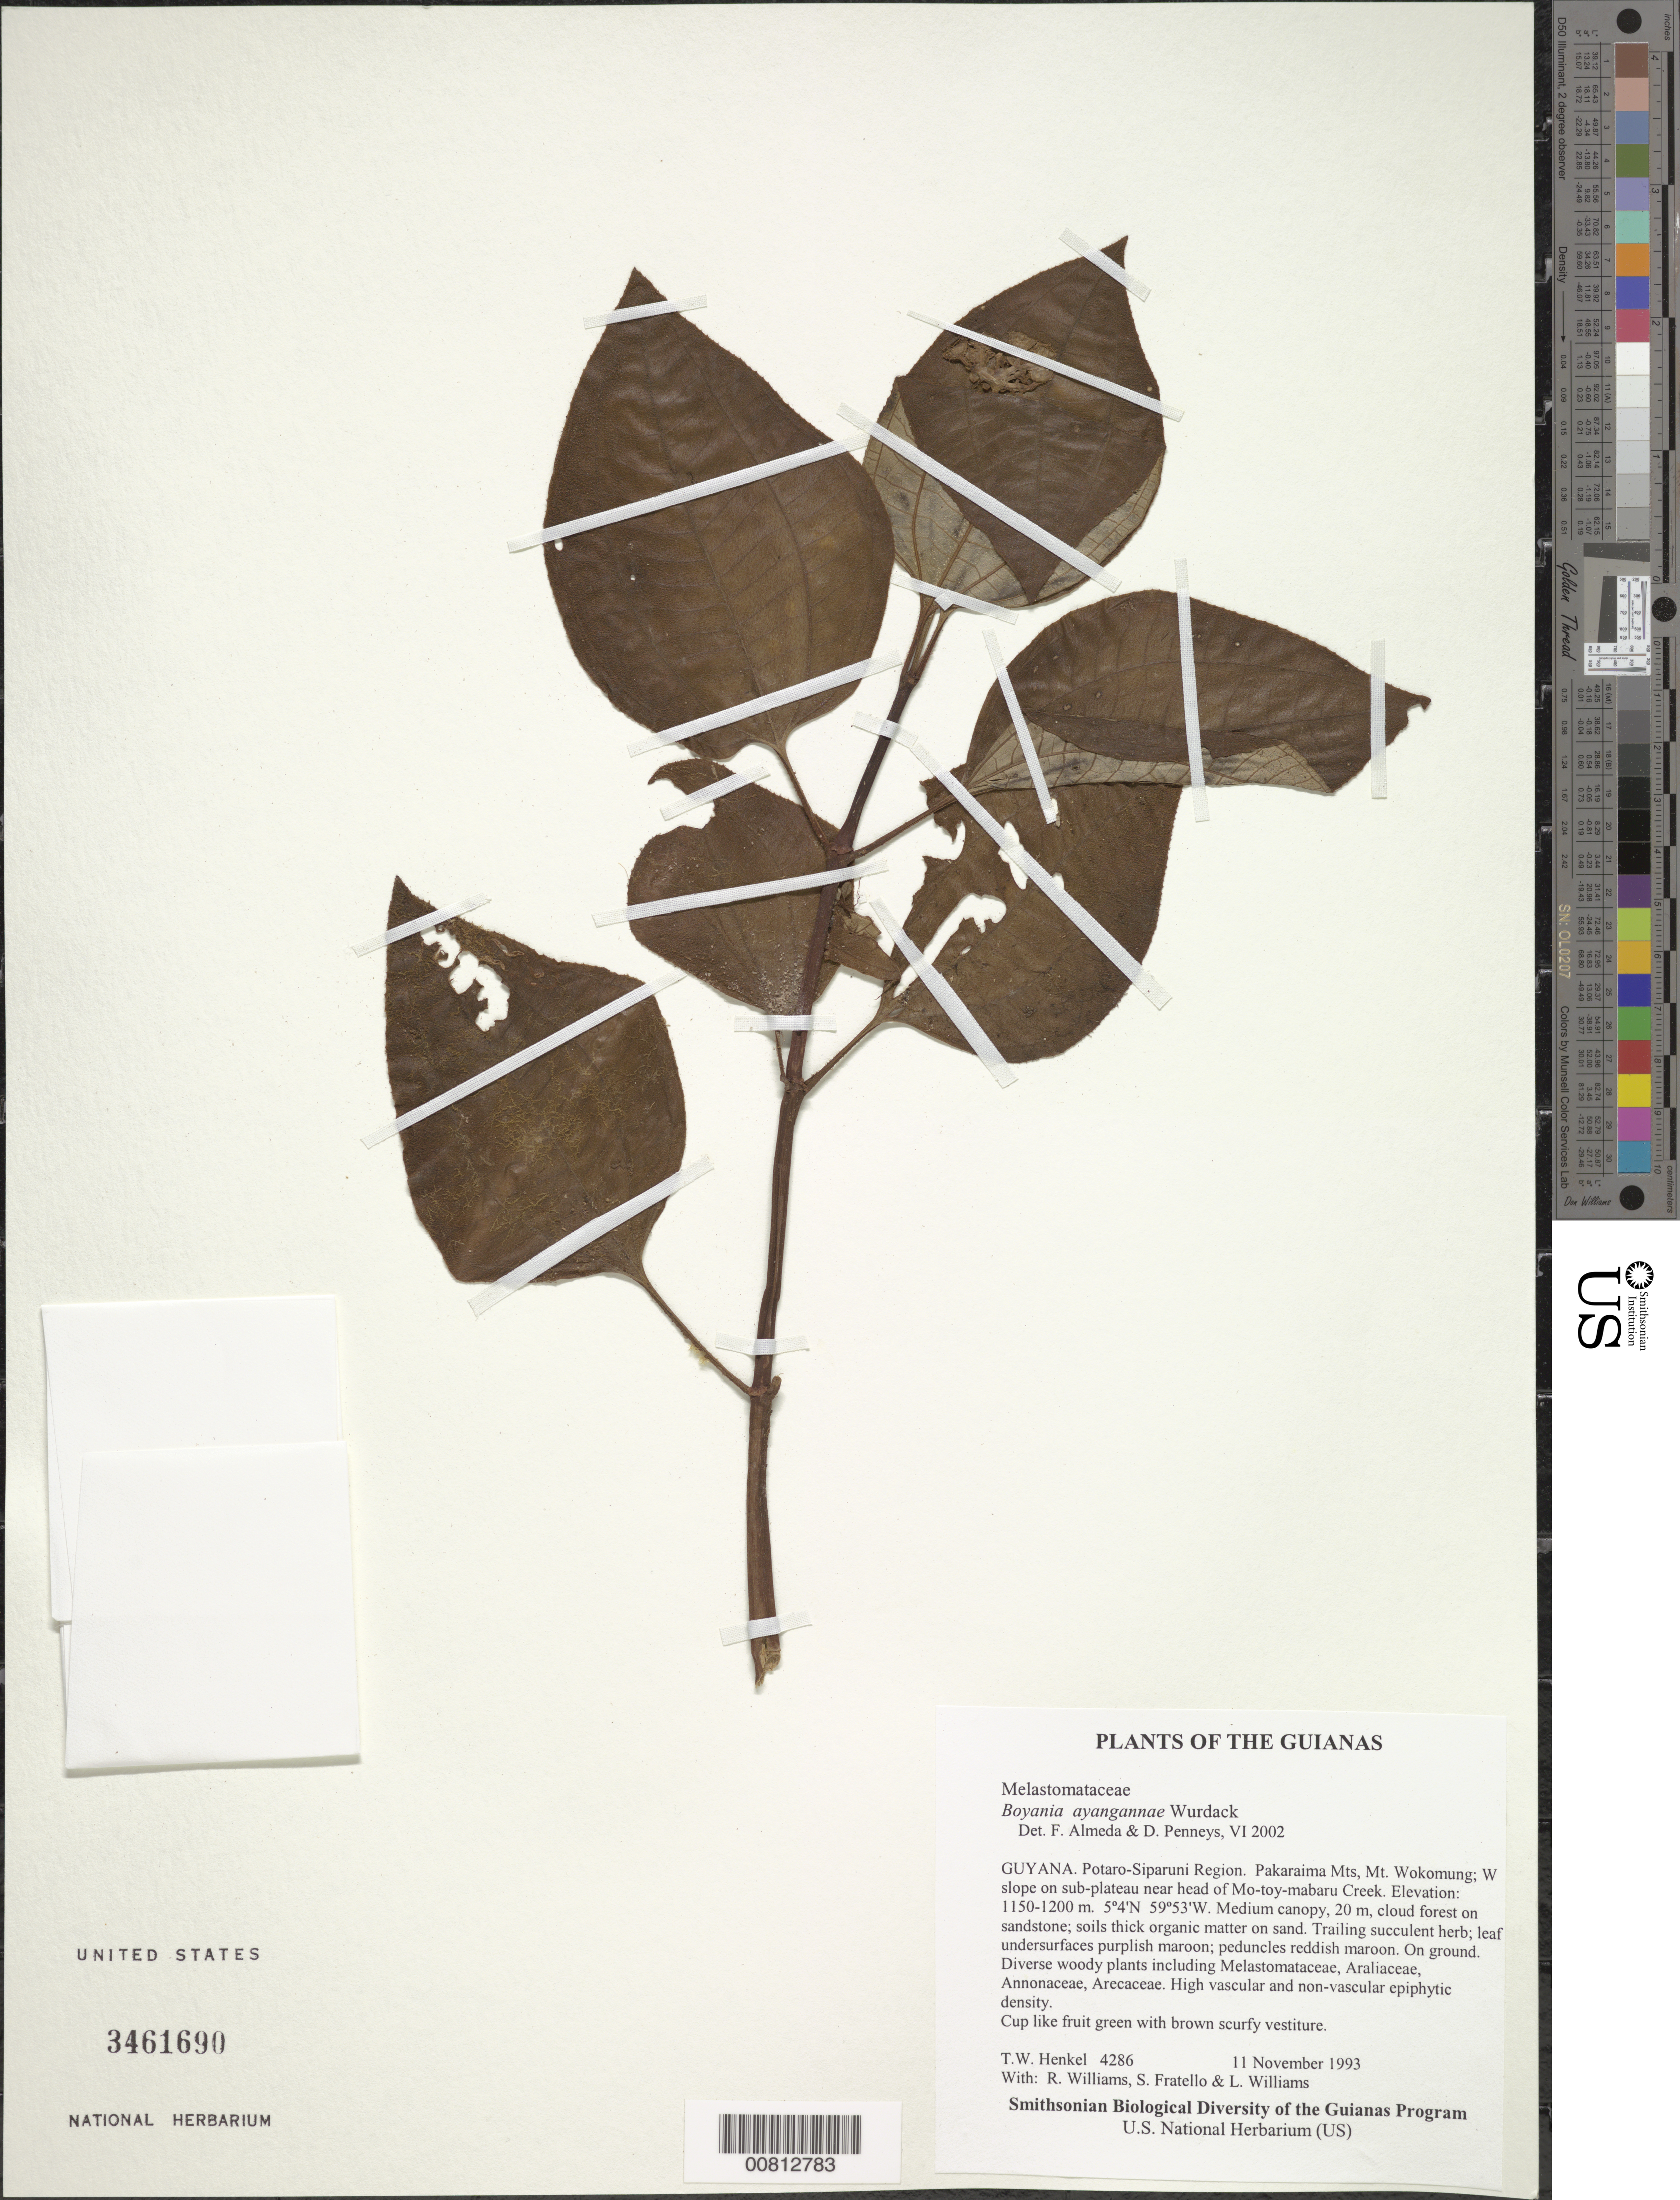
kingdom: Plantae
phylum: Tracheophyta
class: Magnoliopsida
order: Myrtales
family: Melastomataceae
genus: Boyania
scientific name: Boyania ayangannae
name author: Wurdack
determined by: Almeda, F.; Penneys, D. S.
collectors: T. Henkel, R. Williams, S. Fratello & L. Williams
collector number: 4286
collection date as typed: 11 November 1993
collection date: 1993-11-11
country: Guyana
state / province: Potaro-Siparuni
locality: Pakaraima Mts, Mt. Wokomung; W slope on sub-plateau near head of Mo-toy-mabaru Creek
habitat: Medium canopy, 20 m, cloud forest on sandstone; soils thick organic matter on sand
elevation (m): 1150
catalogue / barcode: US 3461690